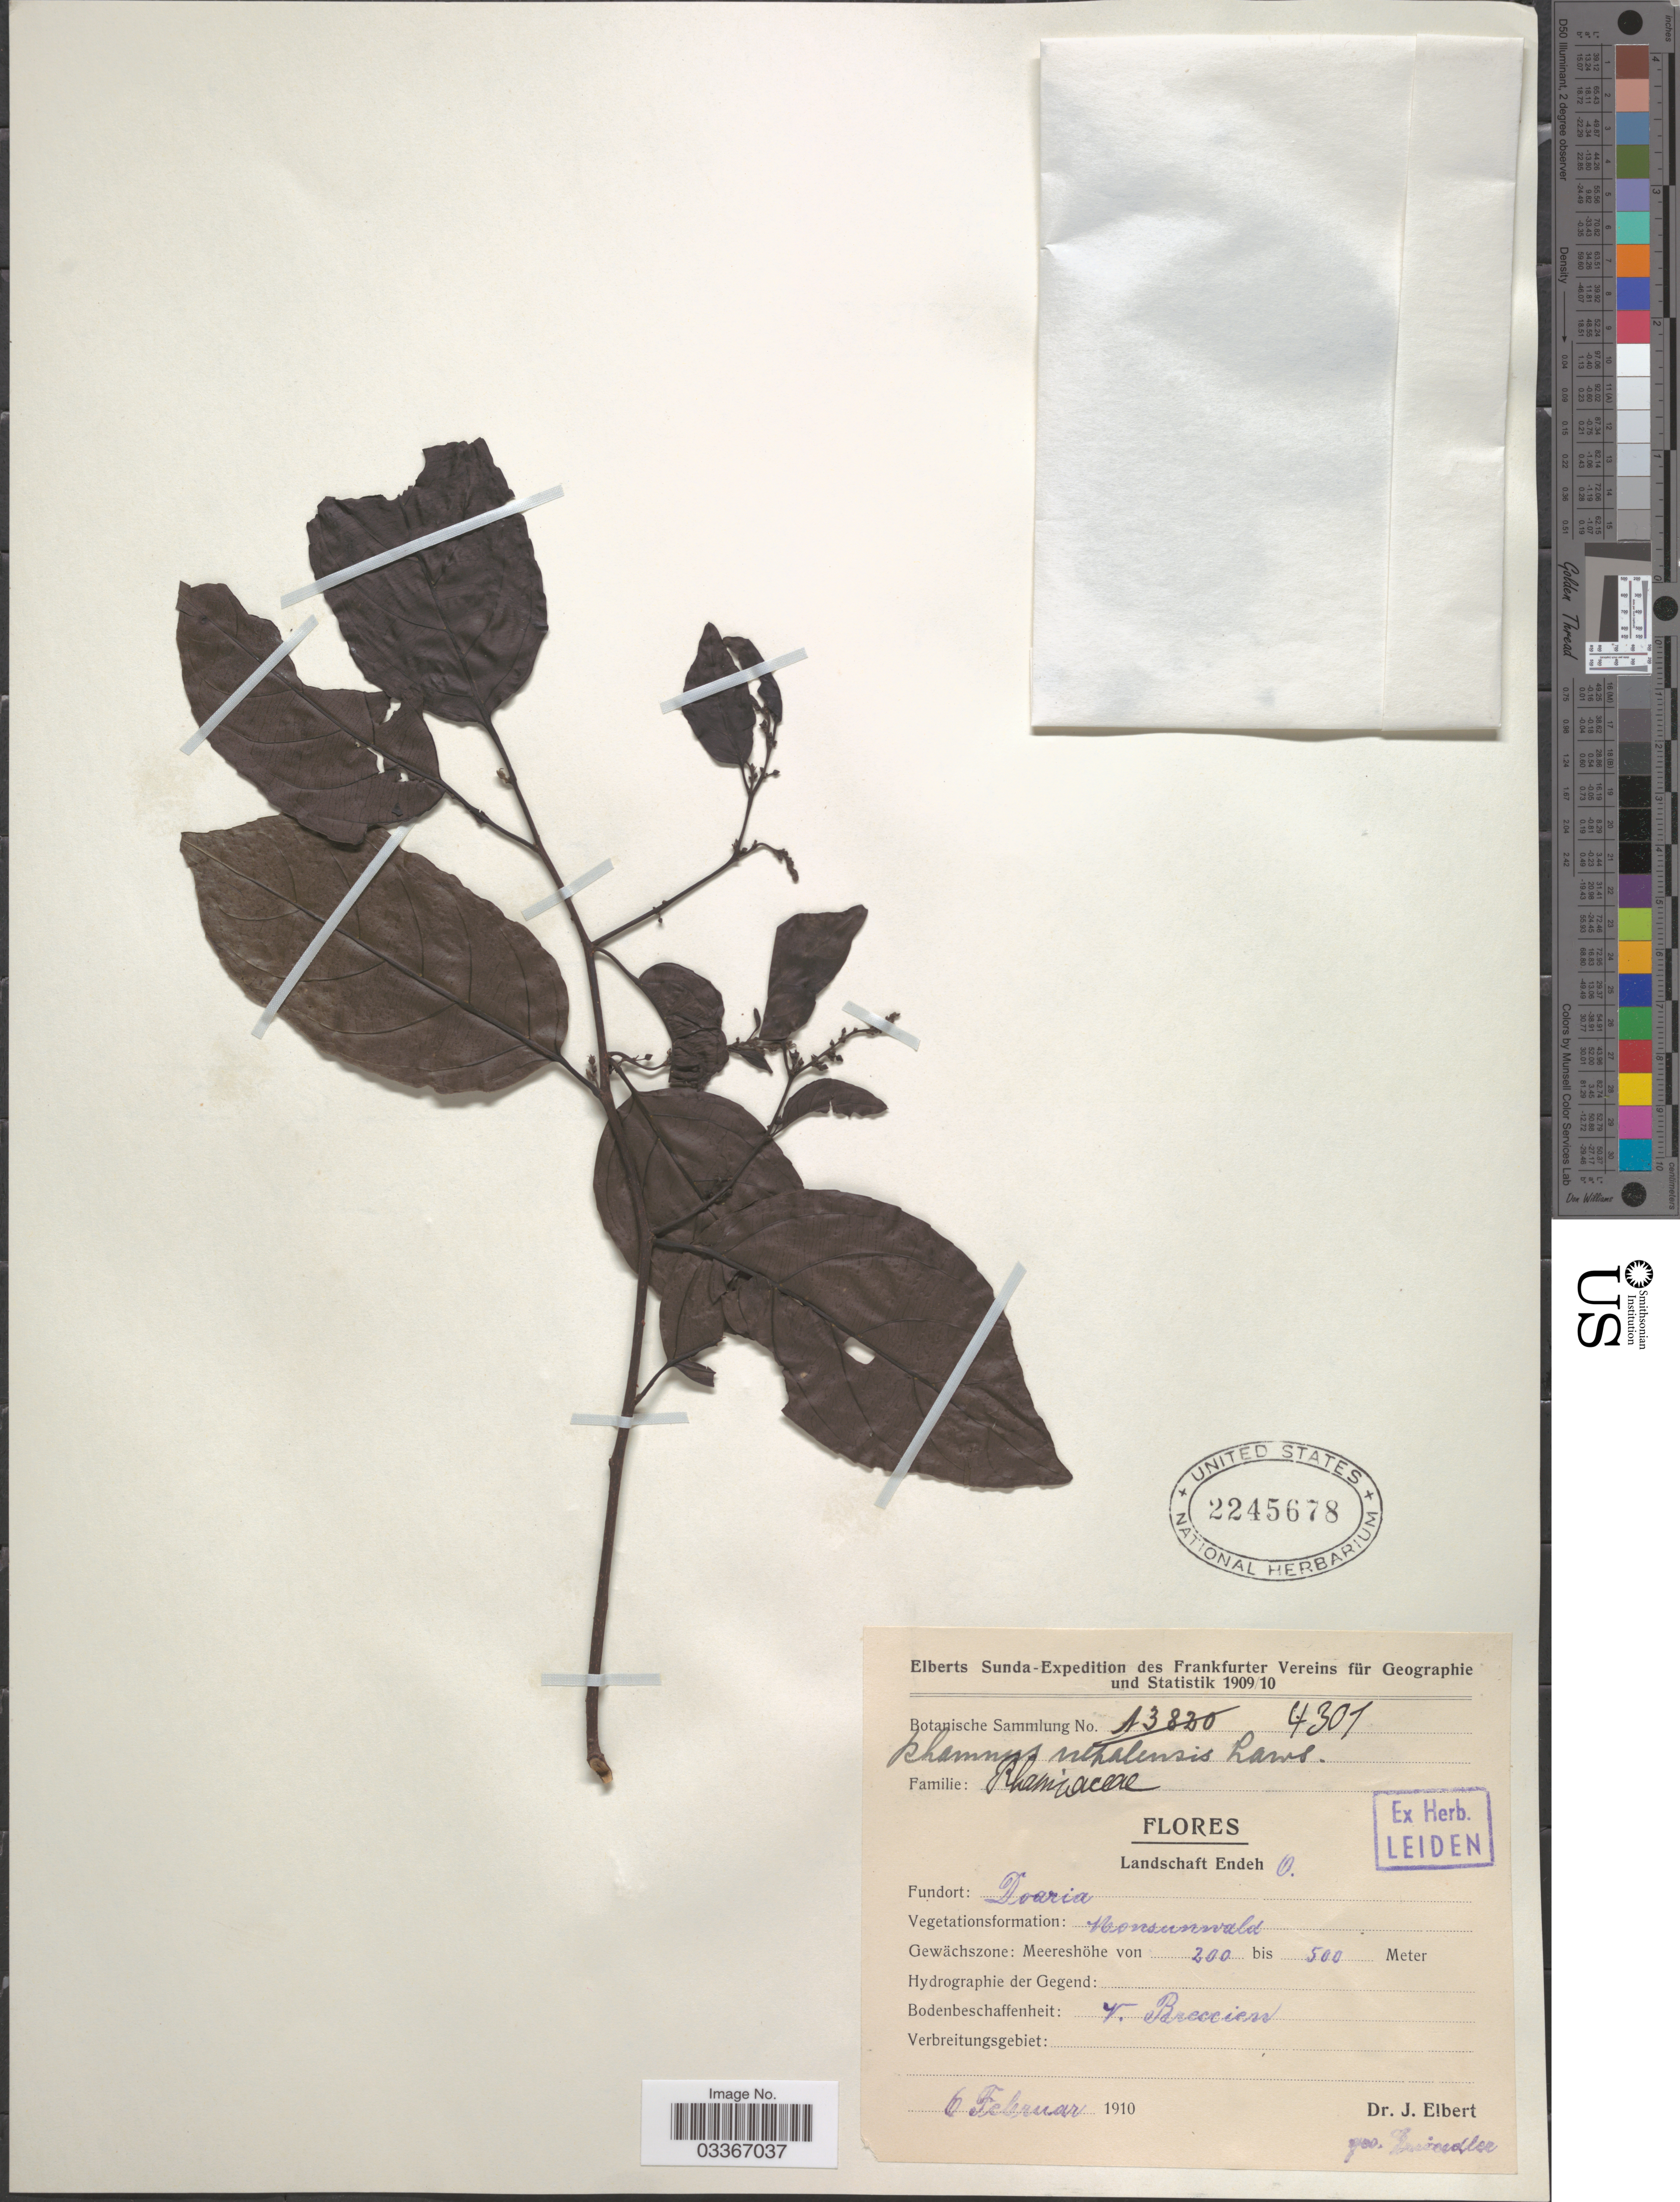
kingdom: Plantae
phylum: Tracheophyta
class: Magnoliopsida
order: Rosales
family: Rhamnaceae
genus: Rhamnus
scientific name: Rhamnus nepalensis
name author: (Wall.) M.A. Lawson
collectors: J. Elbert & Grundler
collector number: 4301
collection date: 1910-02-06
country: Indonesia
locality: Landschaft Endeh O. Doaria.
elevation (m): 200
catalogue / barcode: US 2245678